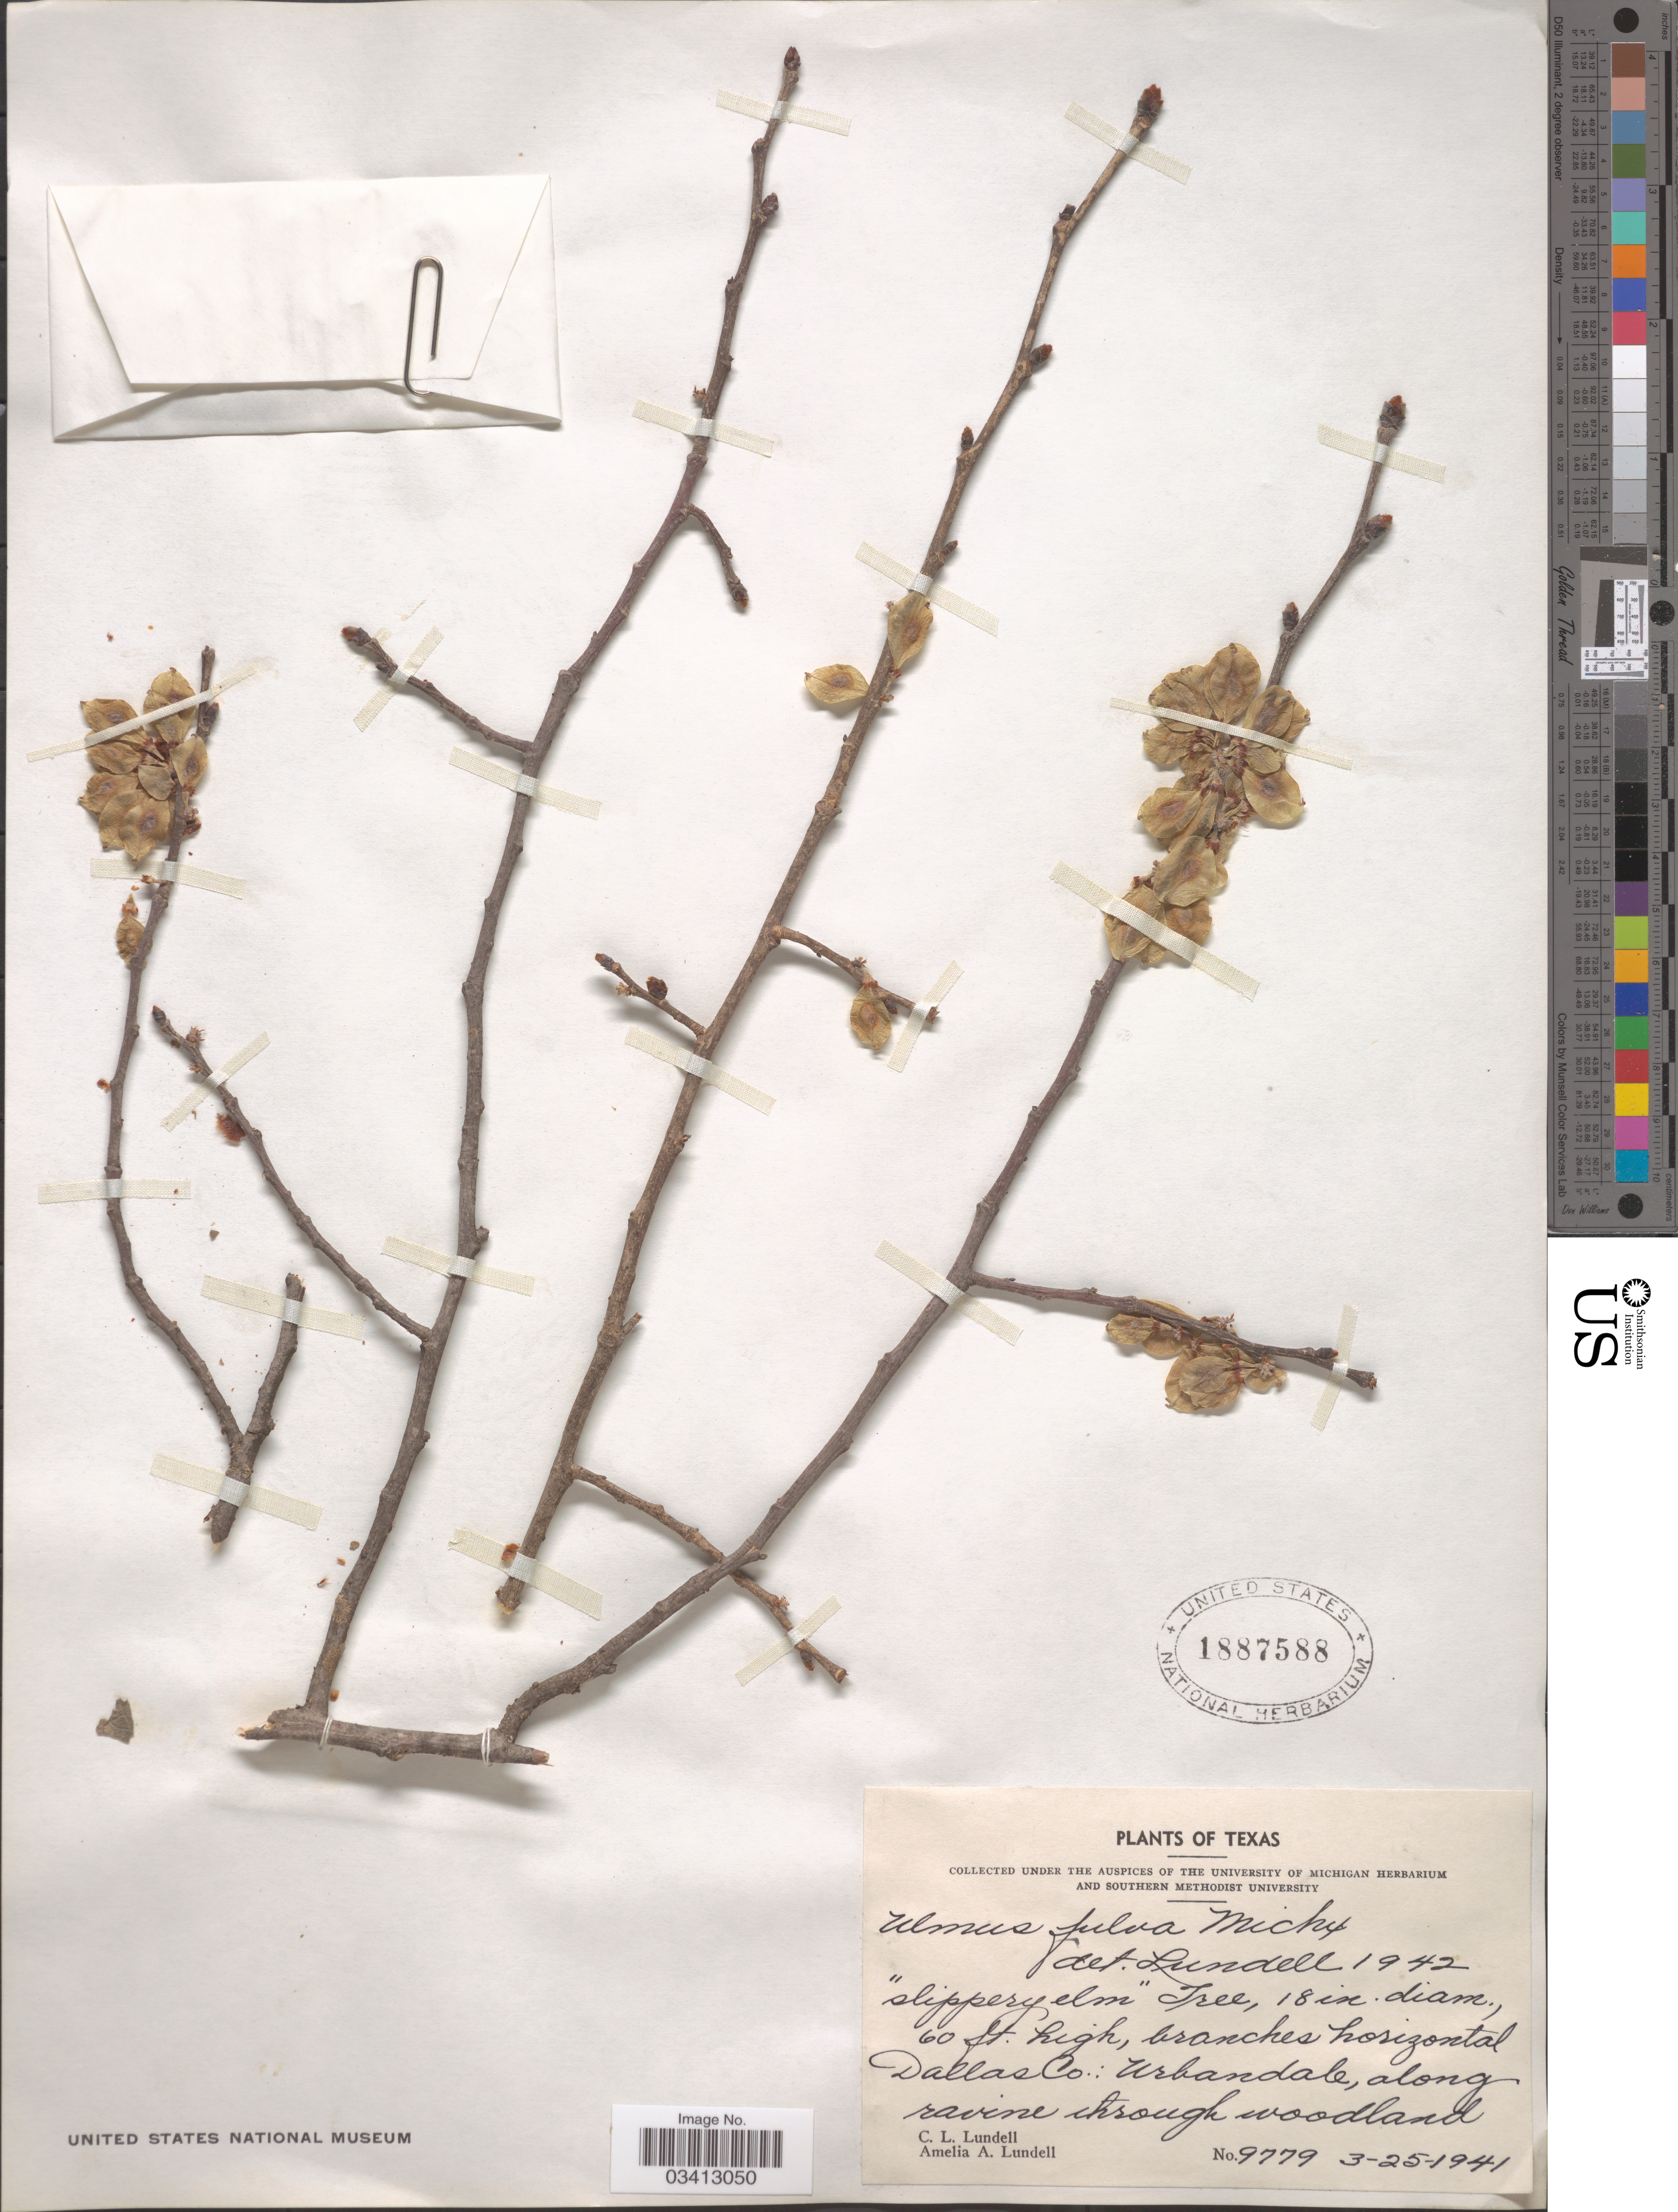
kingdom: Plantae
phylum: Tracheophyta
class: Magnoliopsida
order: Rosales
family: Ulmaceae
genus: Ulmus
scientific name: Ulmus rubra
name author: Muhl.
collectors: C. L. Lundell & A. A. Lundell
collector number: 9779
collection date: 1941-03-25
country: United States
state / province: Texas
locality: Dallas Co.: Urbandale, along ravine through woodland.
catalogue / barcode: US 1887588